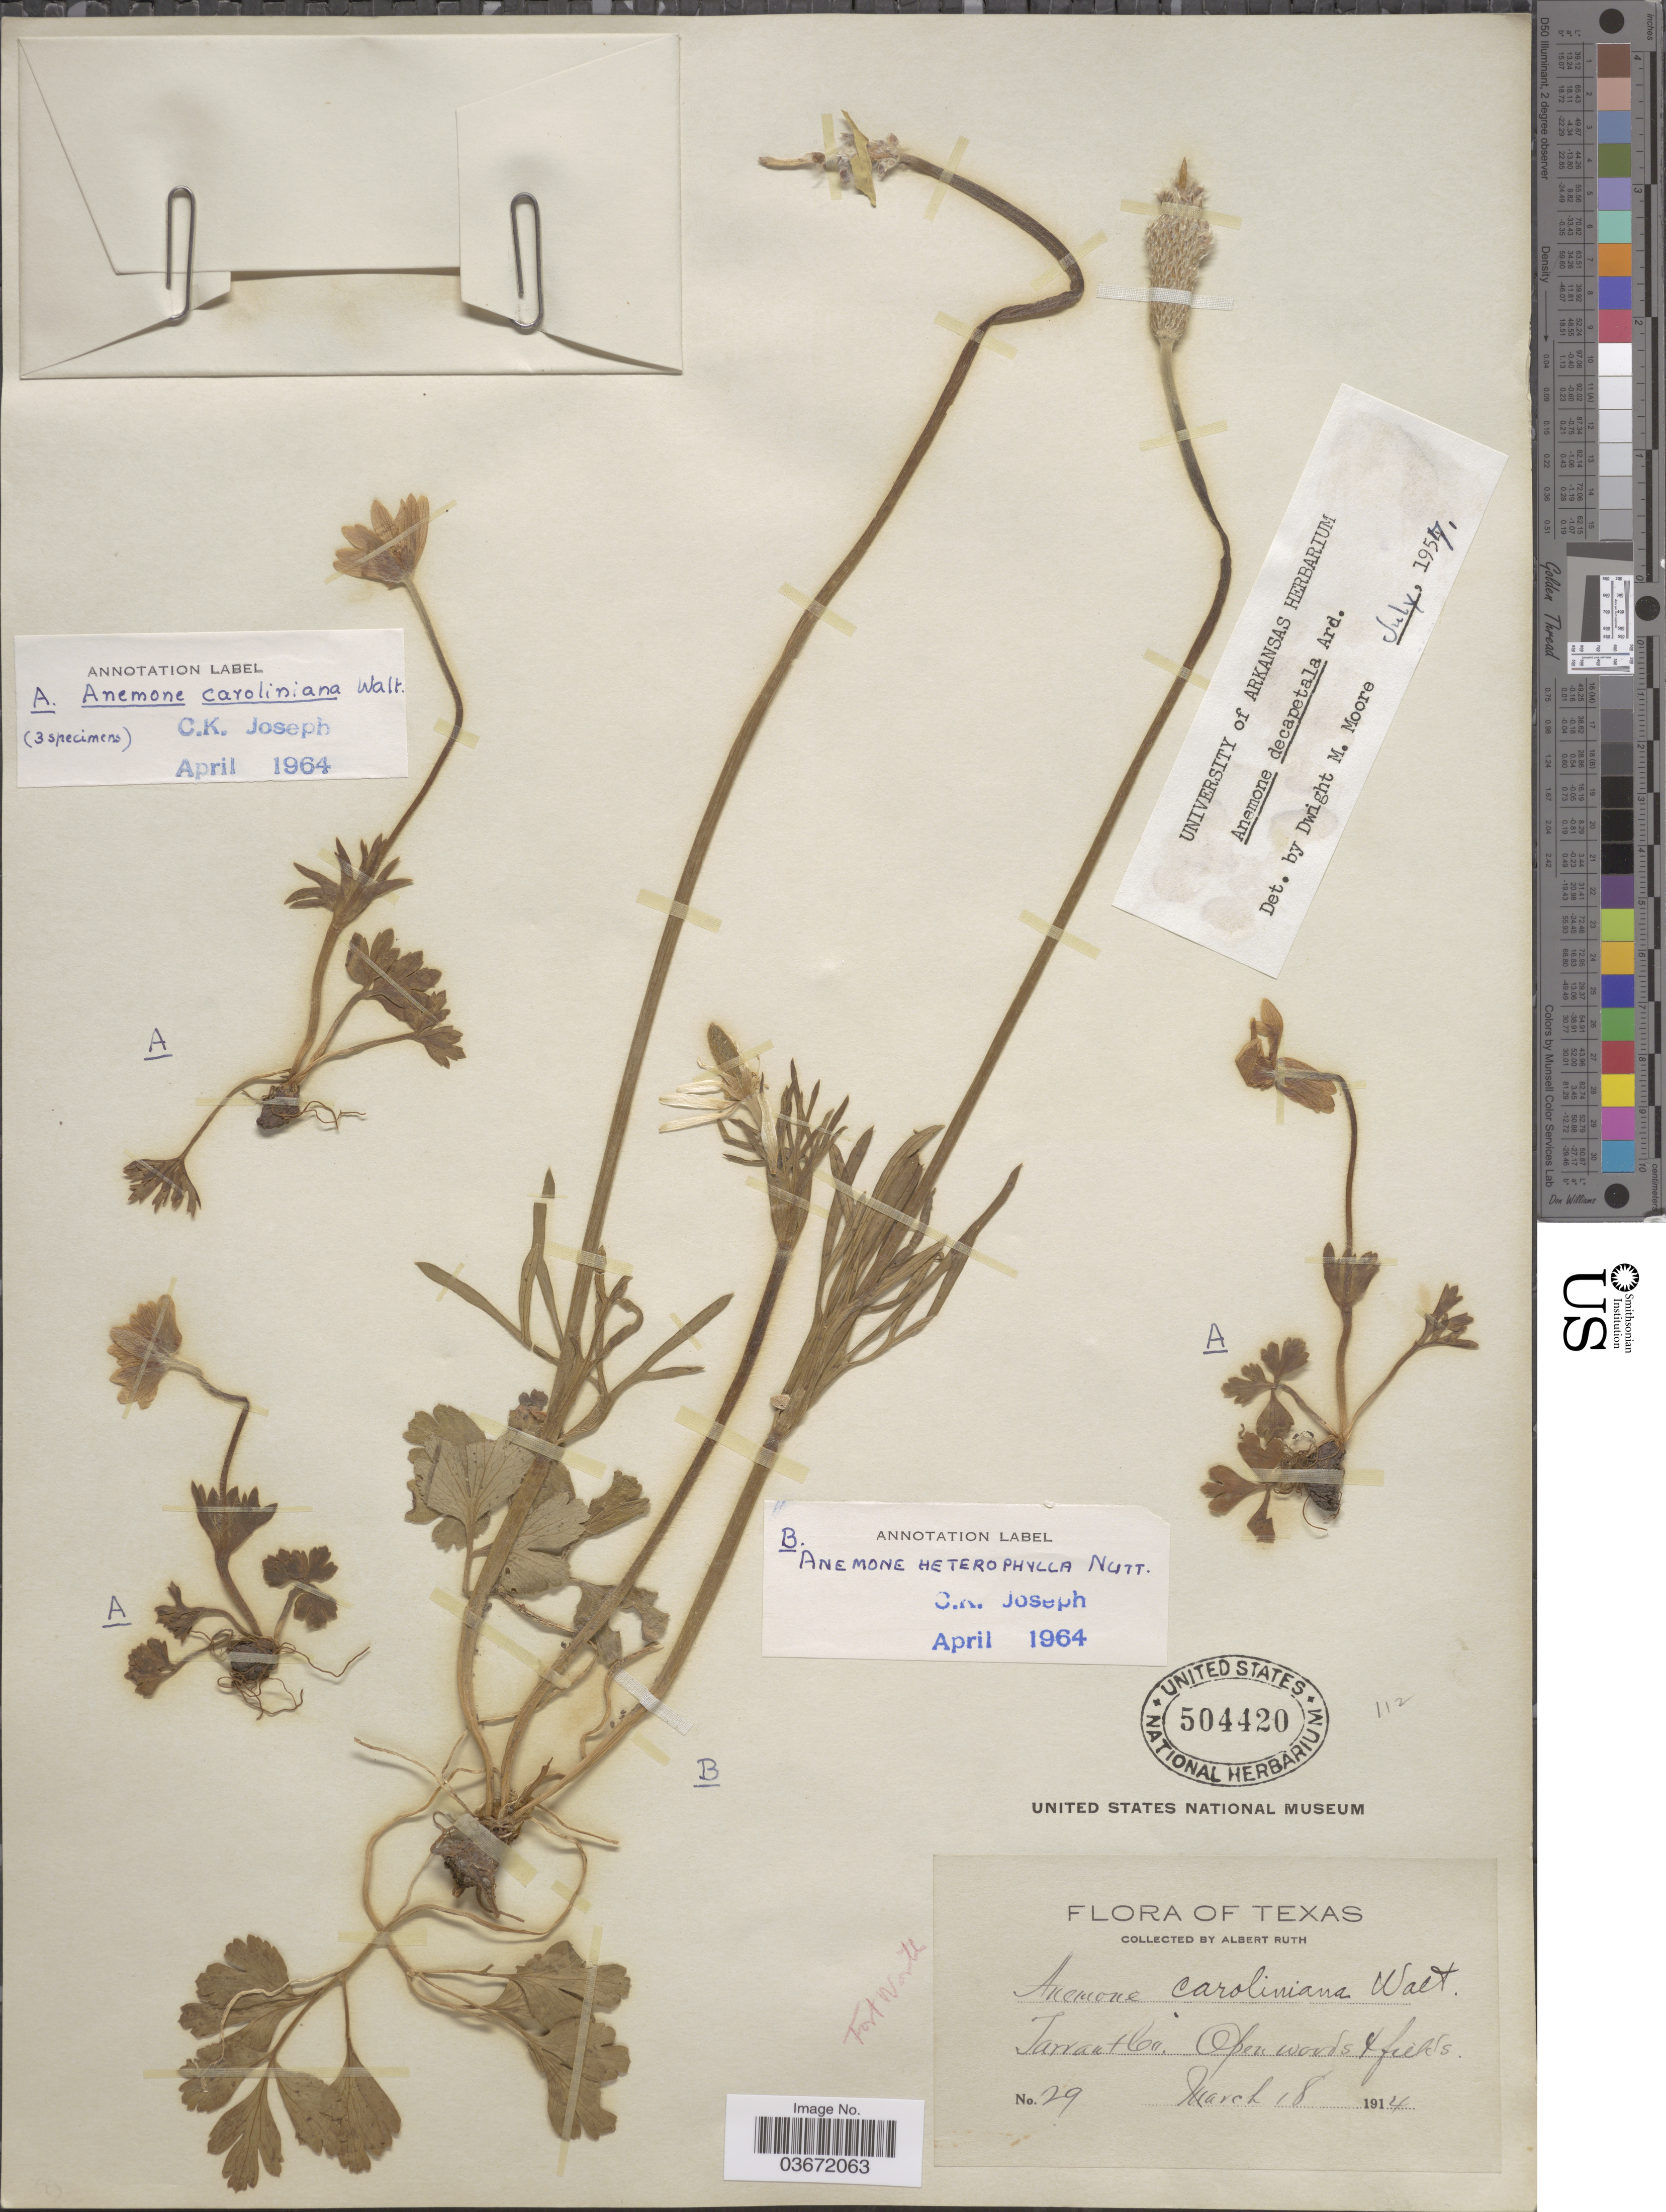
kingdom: Plantae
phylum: Tracheophyta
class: Magnoliopsida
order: Ranunculales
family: Ranunculaceae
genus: Anemone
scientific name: Anemone heterophylla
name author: Nutt. & Alph. Wood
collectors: A. Ruth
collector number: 29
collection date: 1914-03-18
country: United States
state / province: Texas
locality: Tarrant Co. Fort Worth.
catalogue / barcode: US 504420